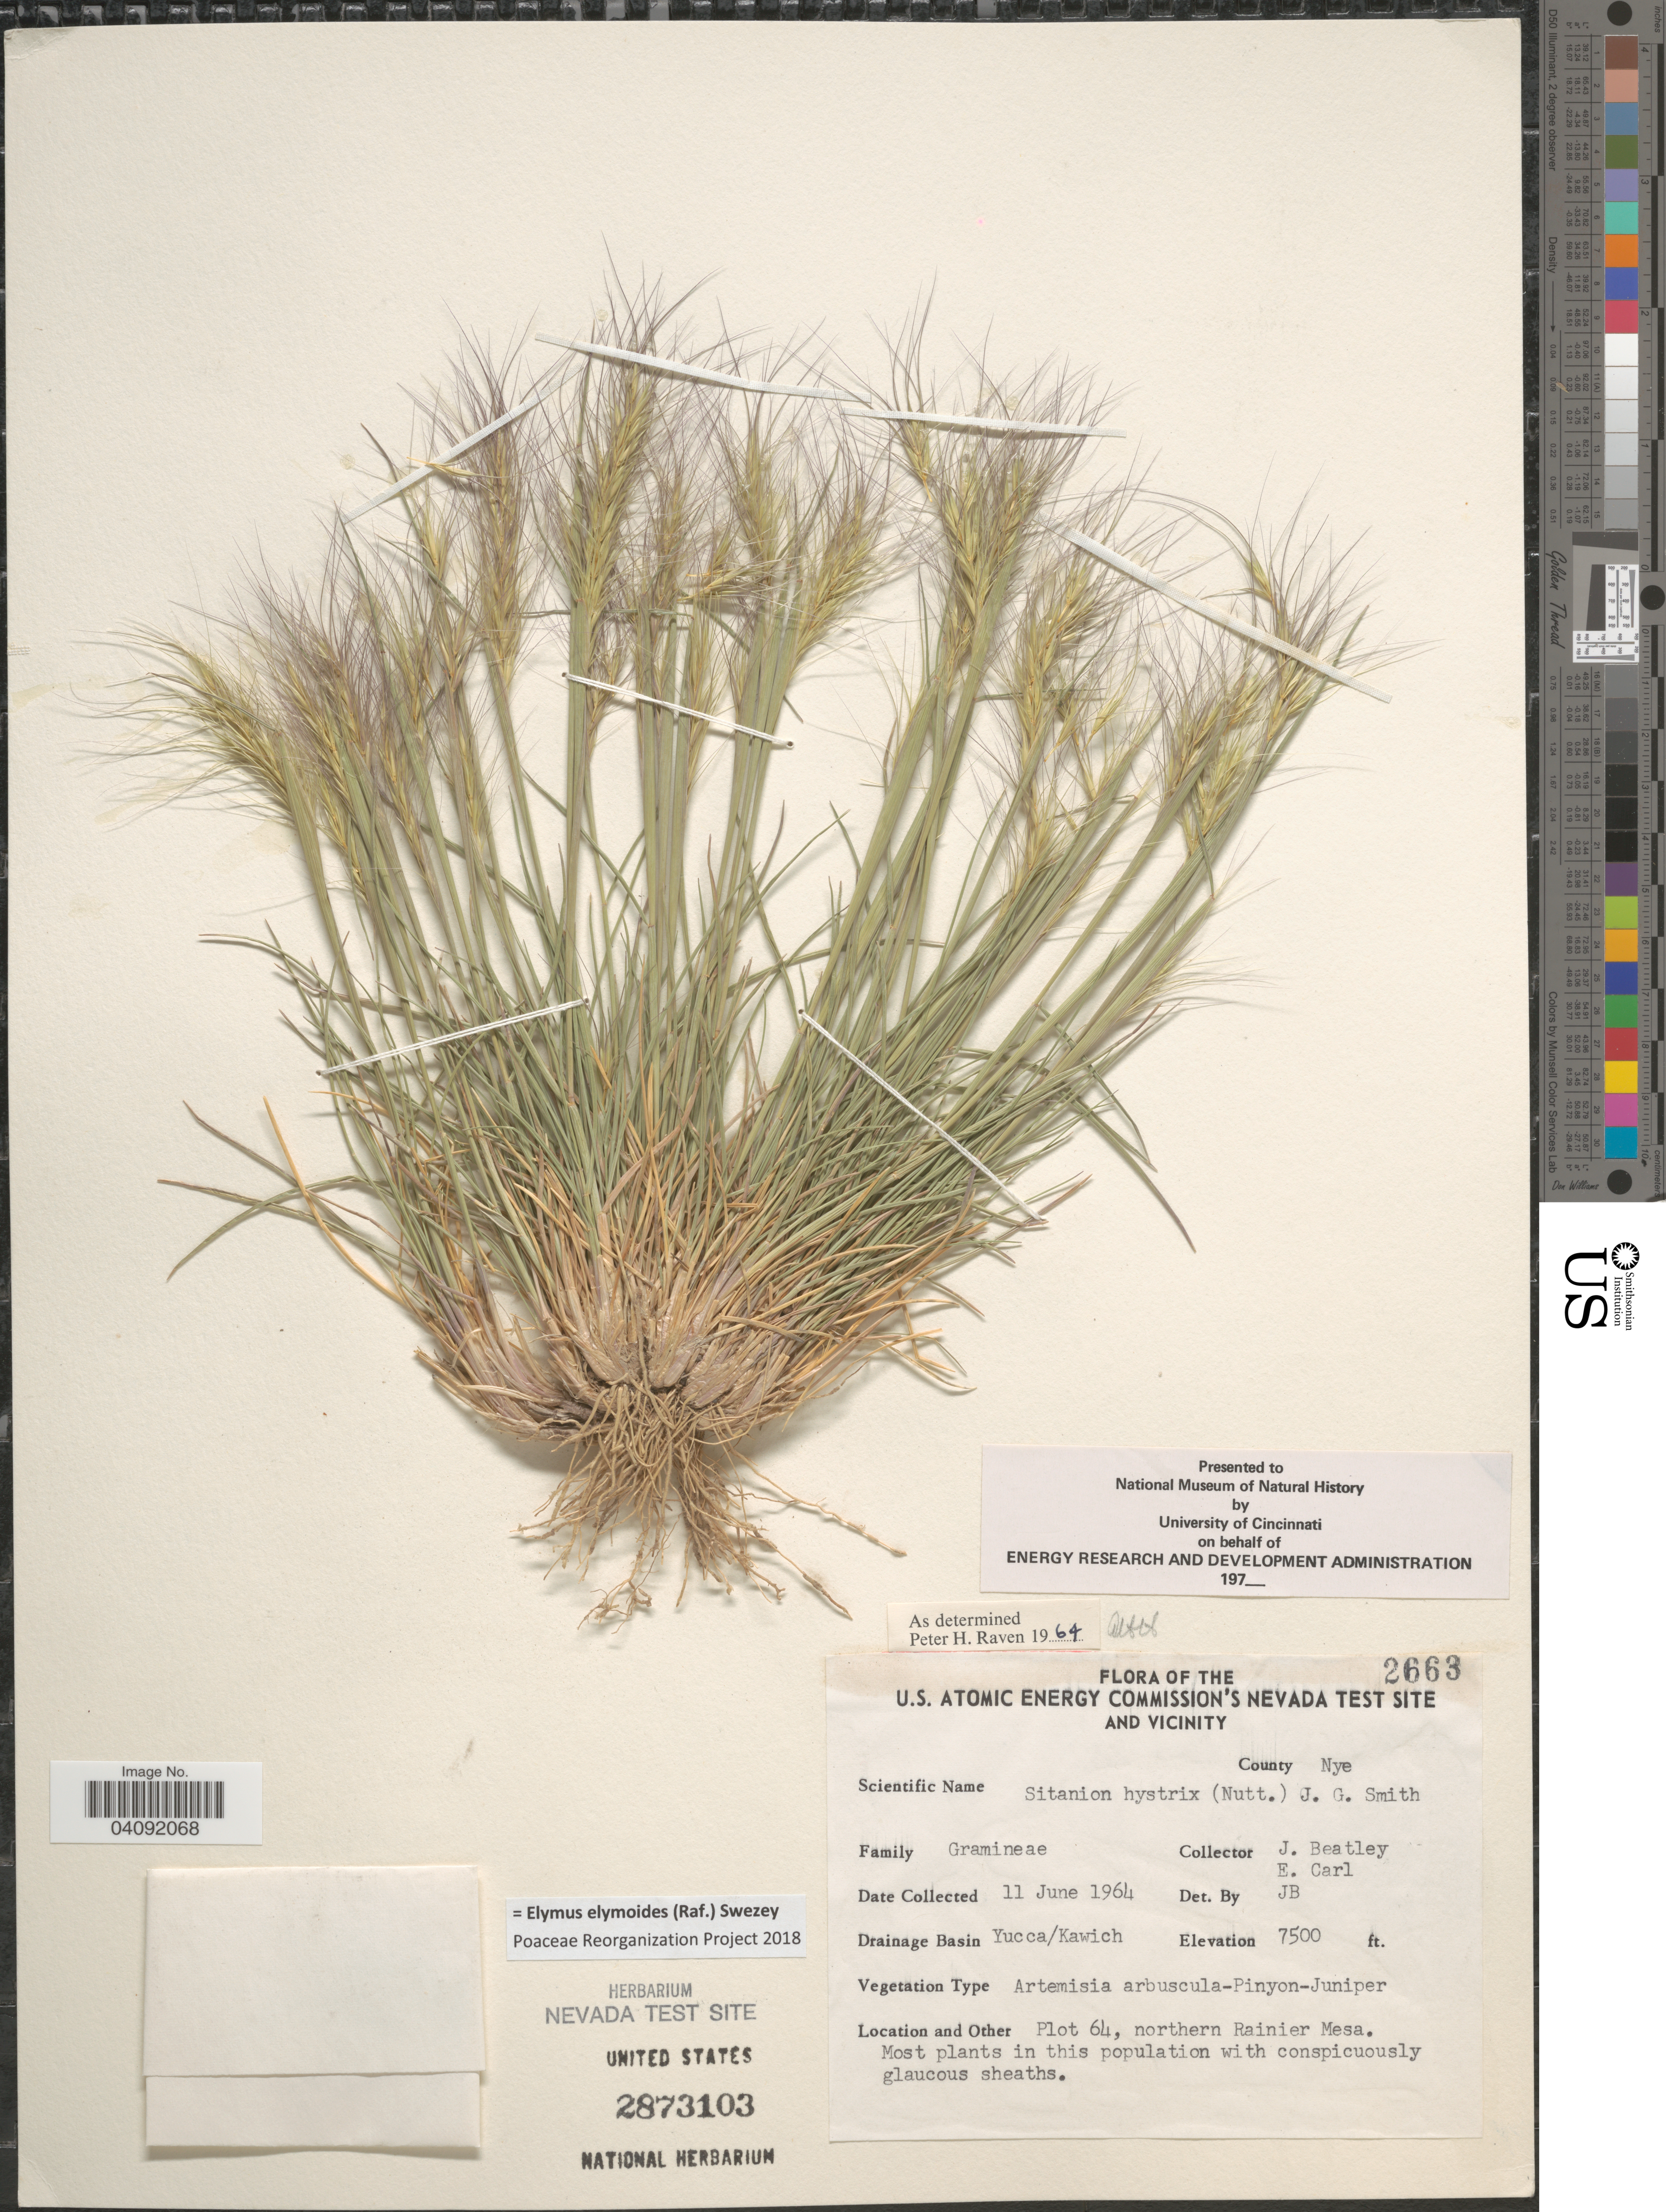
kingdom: Plantae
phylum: Tracheophyta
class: Liliopsida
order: Poales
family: Poaceae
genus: Elymus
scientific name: Elymus elymoides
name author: (Raf.) Swezey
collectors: J. C. Beatley & E. Carl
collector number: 2663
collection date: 1964-06-11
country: United States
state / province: Nevada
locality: The U.S. Atomic Energy Commission's Nevada Test Site and Vicinity. County Nye. Drainage Basin Yucca/Kawich. Plot 64, northern Rainier Mesa.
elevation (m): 2286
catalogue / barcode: US 2873103